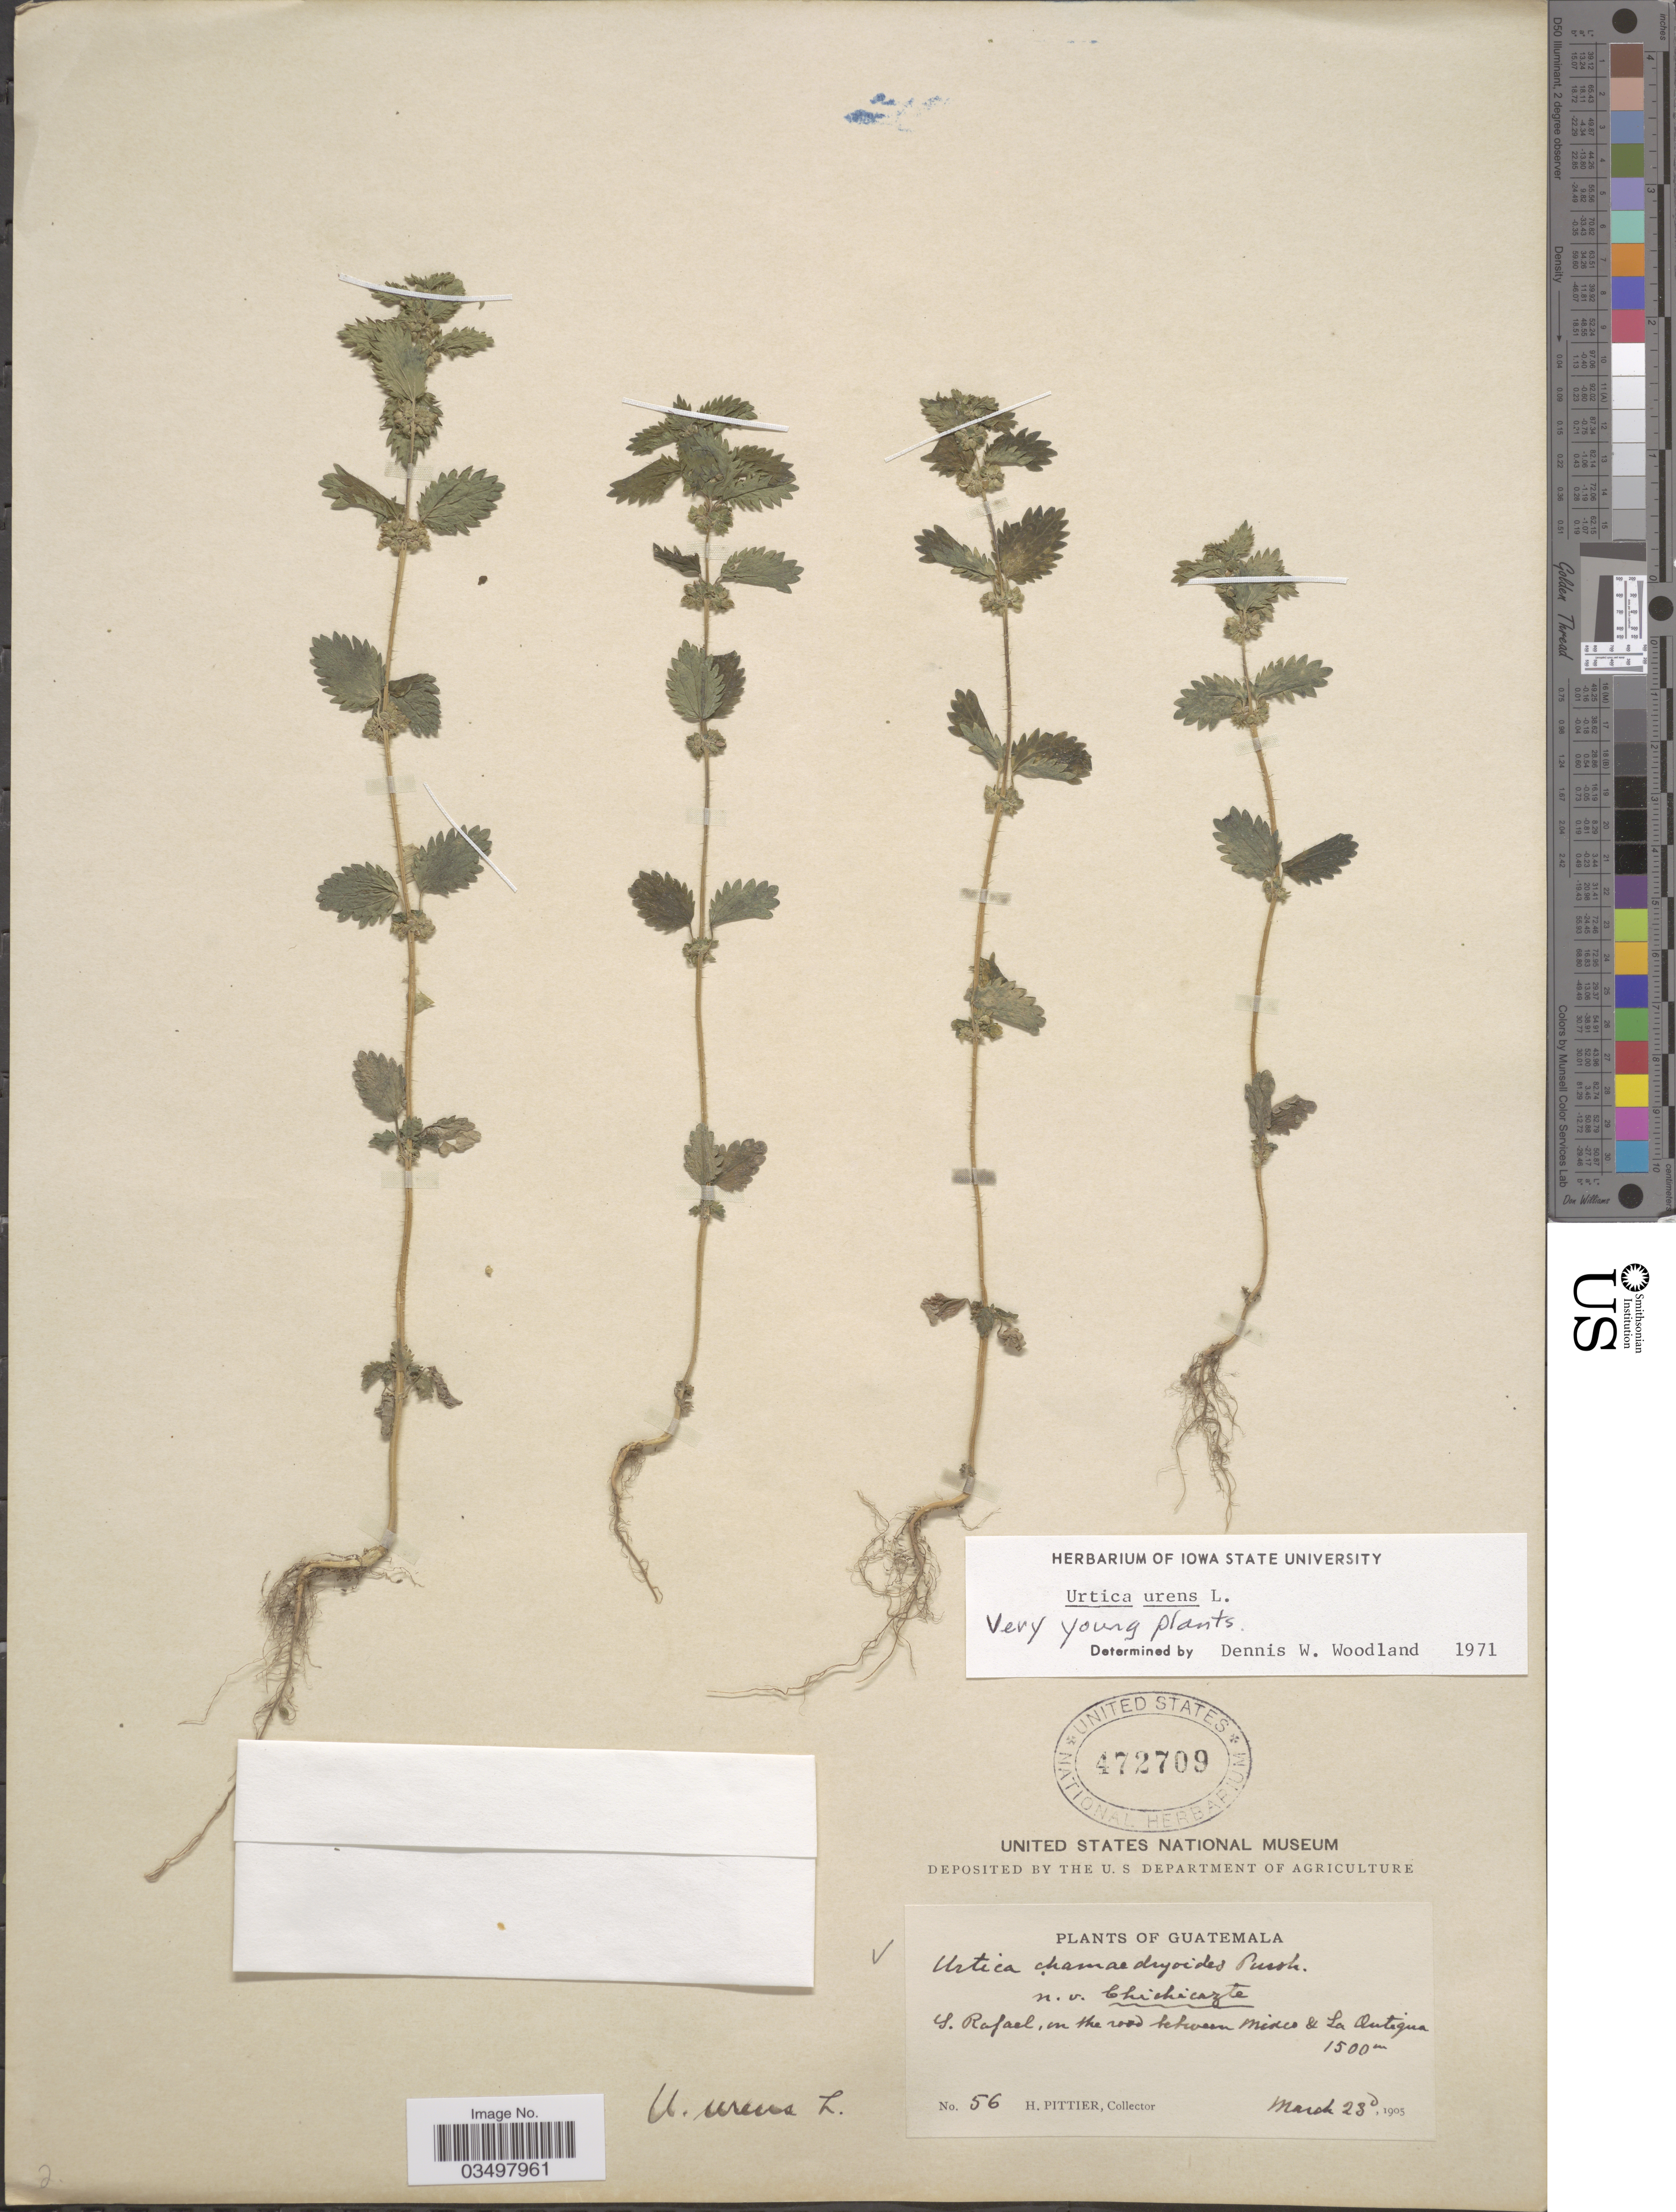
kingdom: Plantae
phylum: Tracheophyta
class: Magnoliopsida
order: Rosales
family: Urticaceae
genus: Urtica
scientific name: Urtica urens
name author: L.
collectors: H. F. Pittier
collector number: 56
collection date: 1905-03-28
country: Guatemala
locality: S. Rafael, on the road between Mixco & La Antigua.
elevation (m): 1500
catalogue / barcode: US 472709